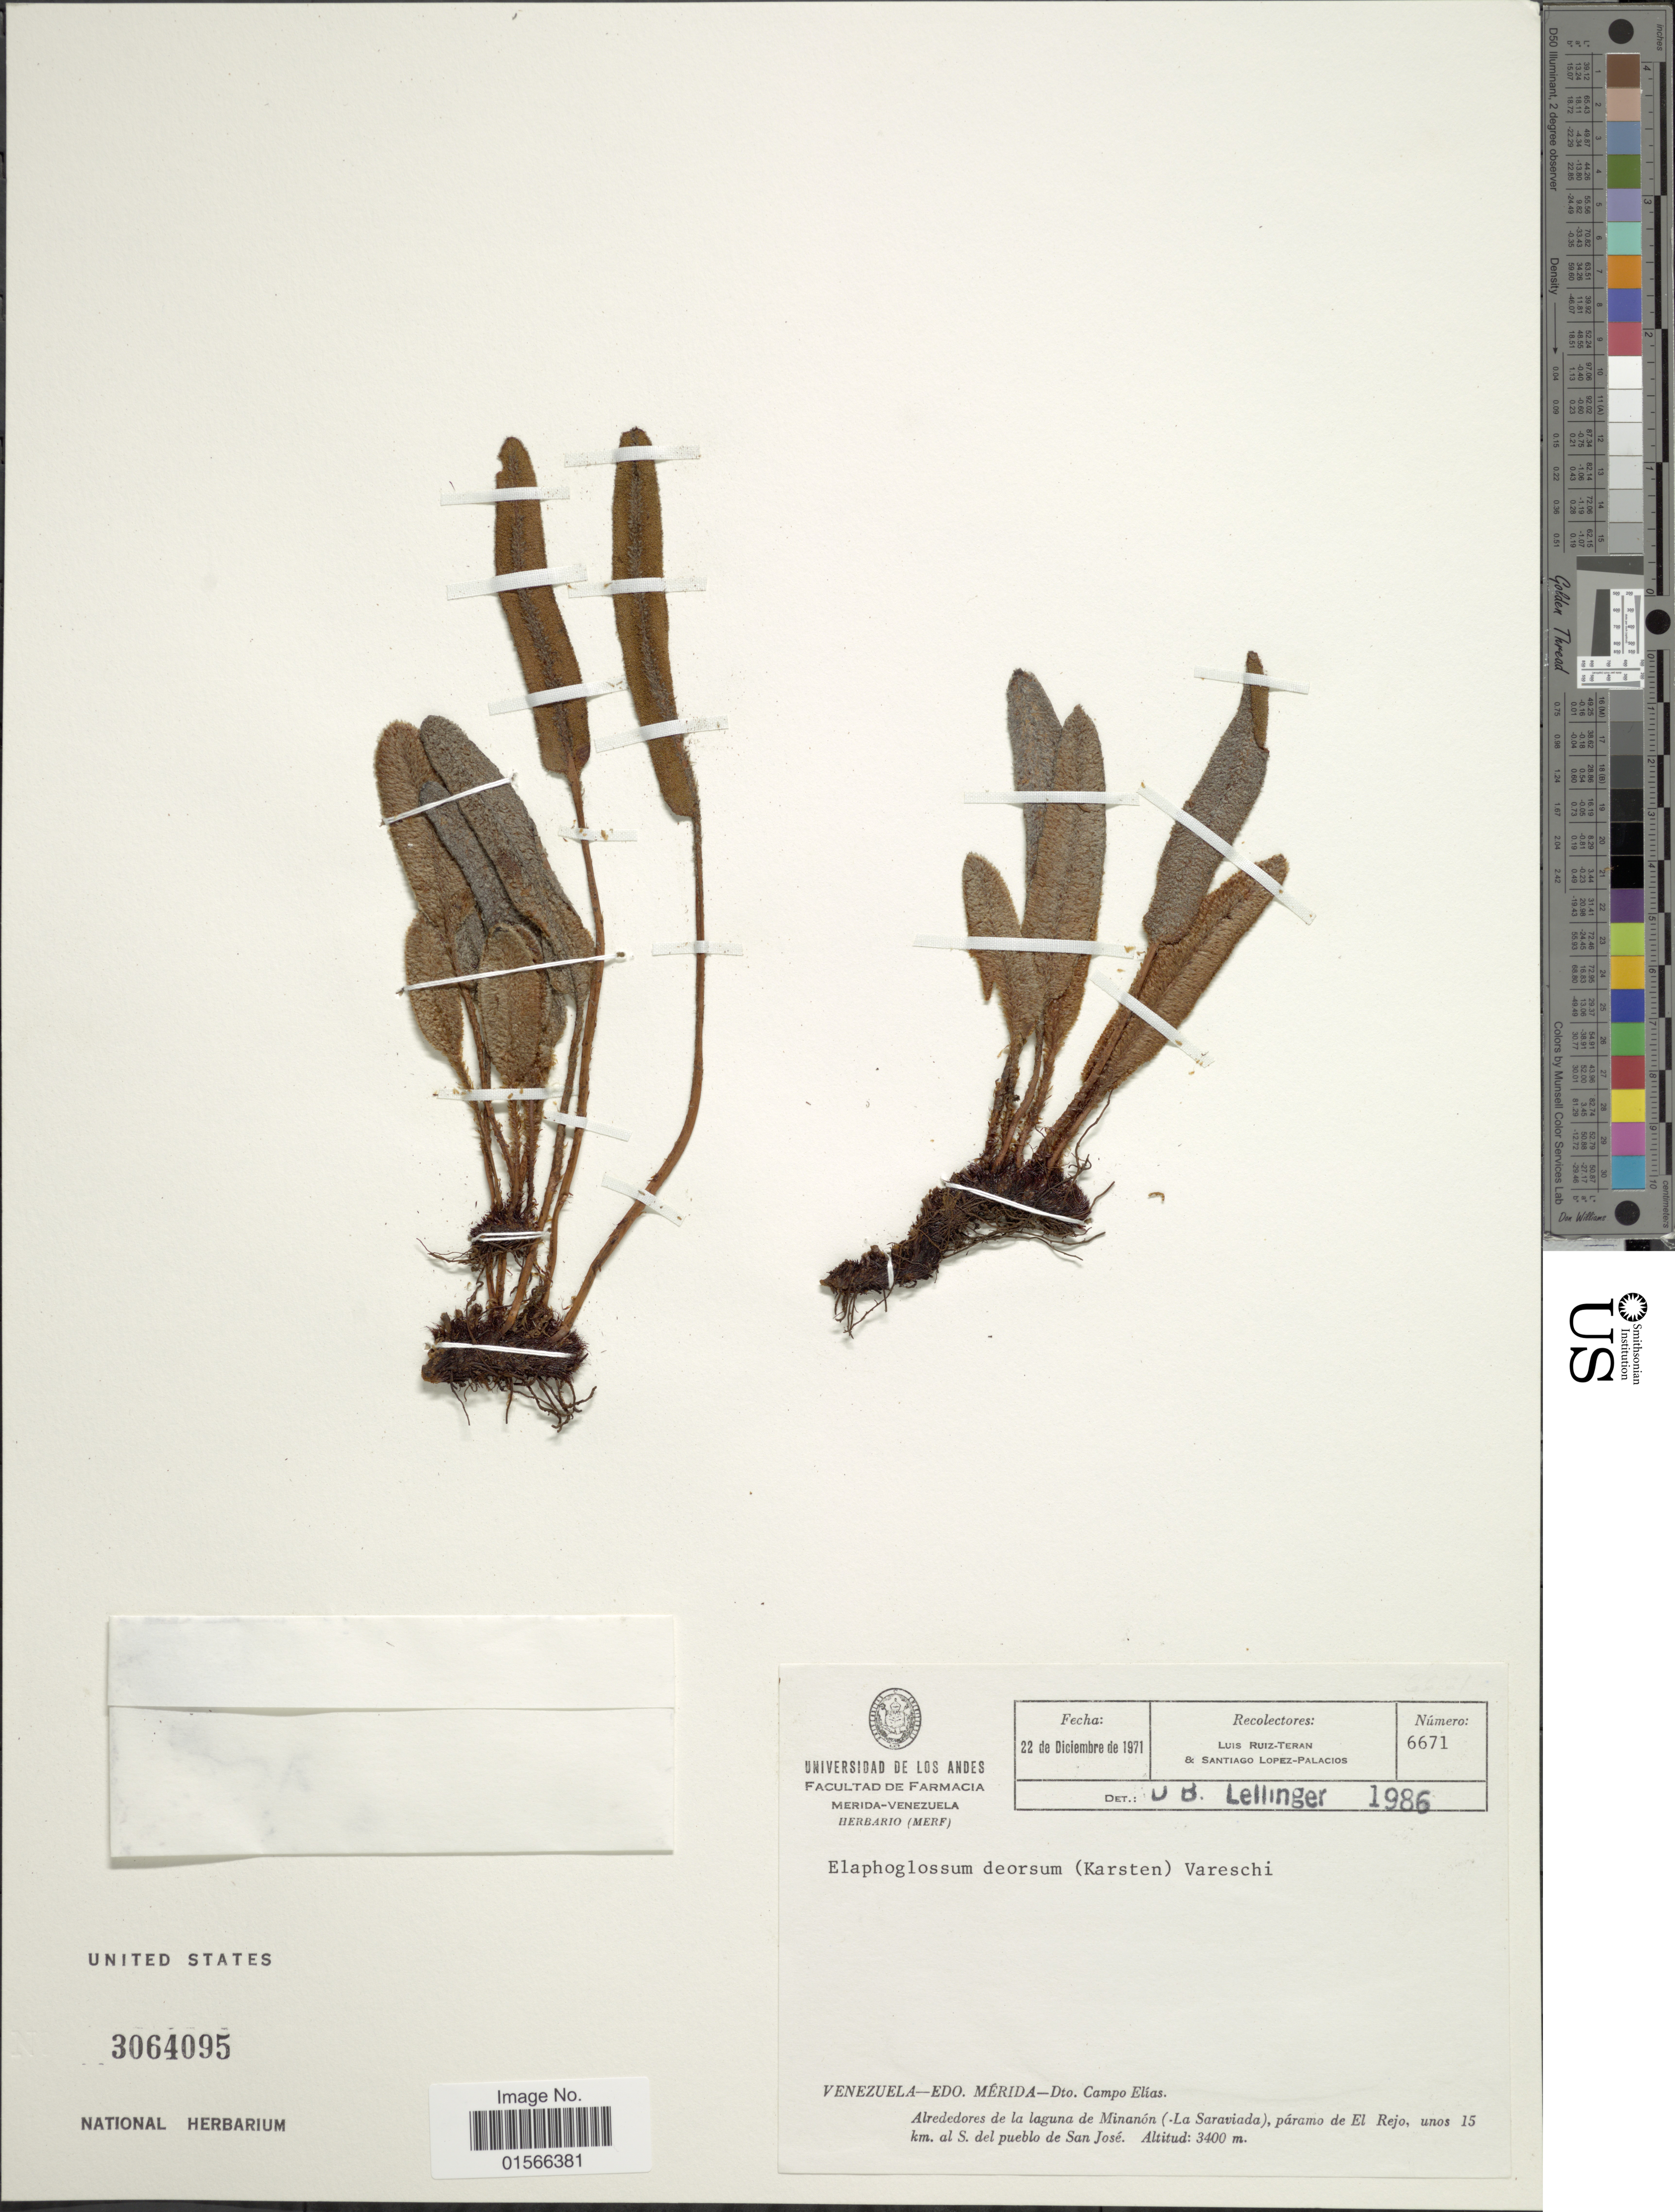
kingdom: Plantae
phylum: Tracheophyta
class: Polypodiopsida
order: Polypodiales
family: Dryopteridaceae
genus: Elaphoglossum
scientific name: Elaphoglossum deorsum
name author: (H. Karst.) Vareschi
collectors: L. Teran & S. López-Palacios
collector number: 6671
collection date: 1971-12-22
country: Venezuela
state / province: Mérida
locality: Dto. Campo Elías. Alrededores de la laguna de Minanó (-La Saraviada), páramo de El Rejo, unos 15 km. al S. del pueblo de San José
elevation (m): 3400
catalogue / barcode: US 3064095